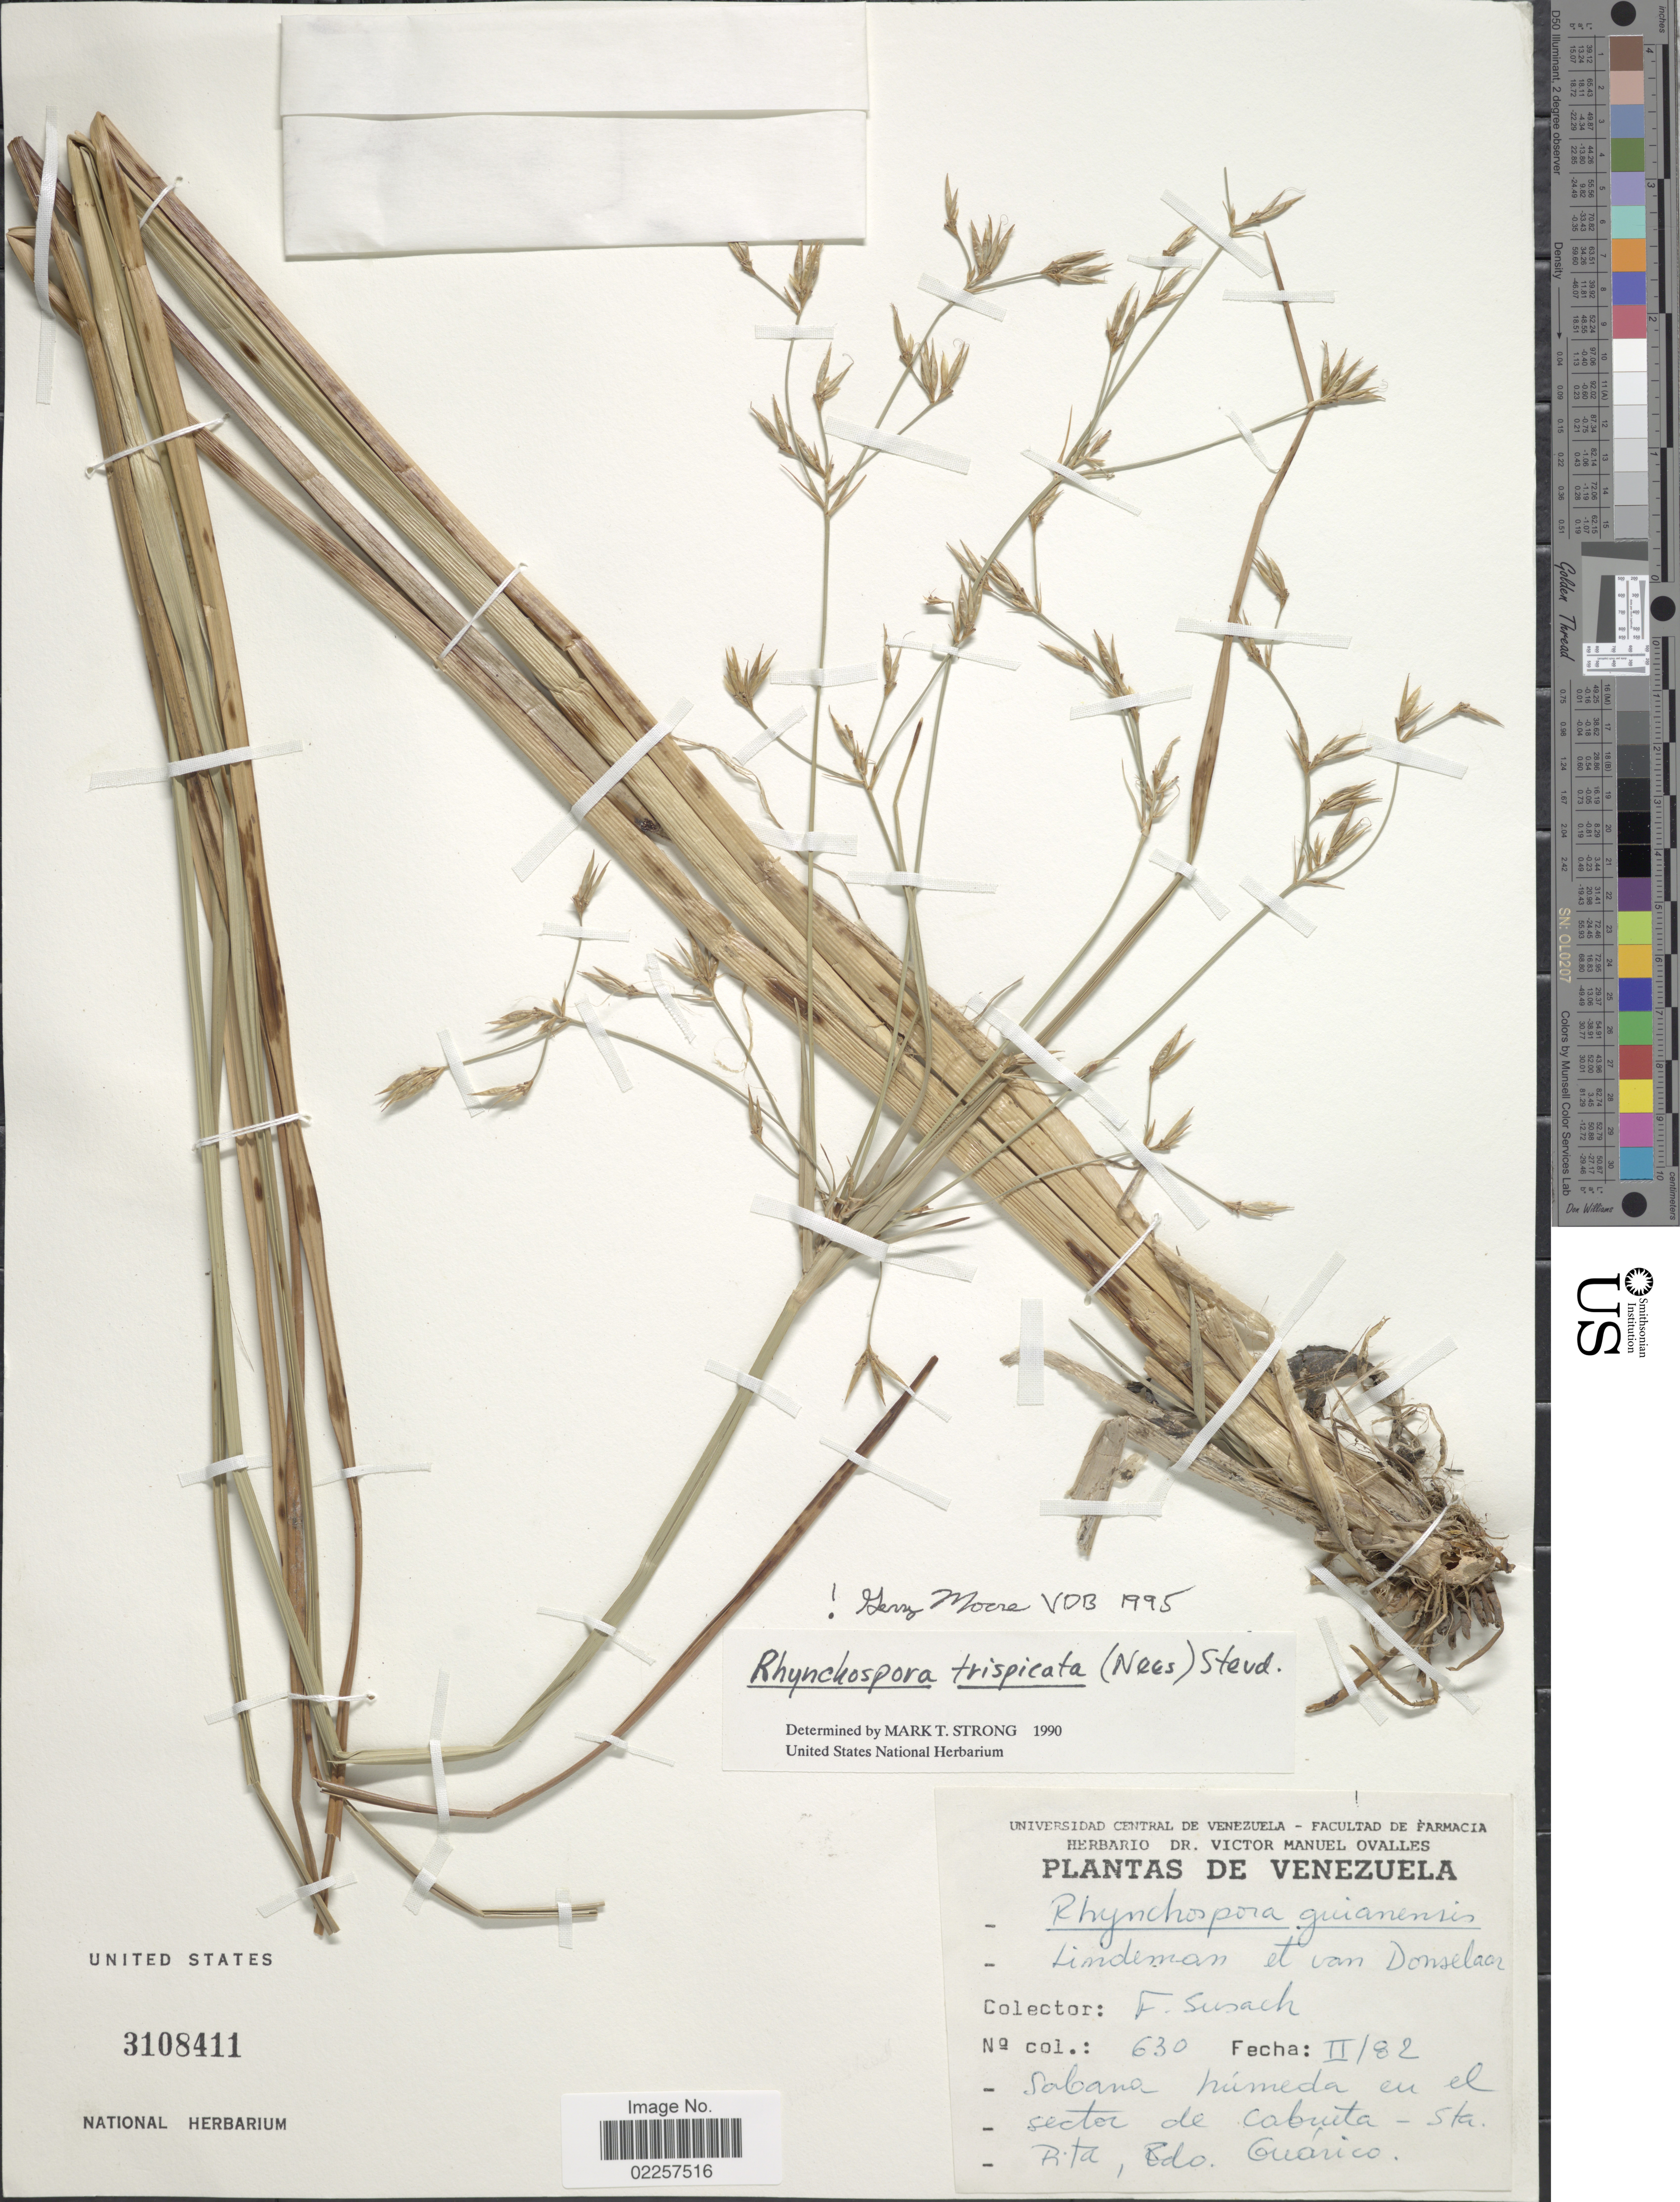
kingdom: Plantae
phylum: Tracheophyta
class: Liliopsida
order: Poales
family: Cyperaceae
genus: Rhynchospora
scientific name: Rhynchospora trispicata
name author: (Nees) Schrad. ex Steud.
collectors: F. Susach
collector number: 630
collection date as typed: Transcribed d/m/y: /2/82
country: Venezuela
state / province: Guárico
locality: Laguna en el sector de Cabuita-Sta. Rita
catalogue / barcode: US 3108411